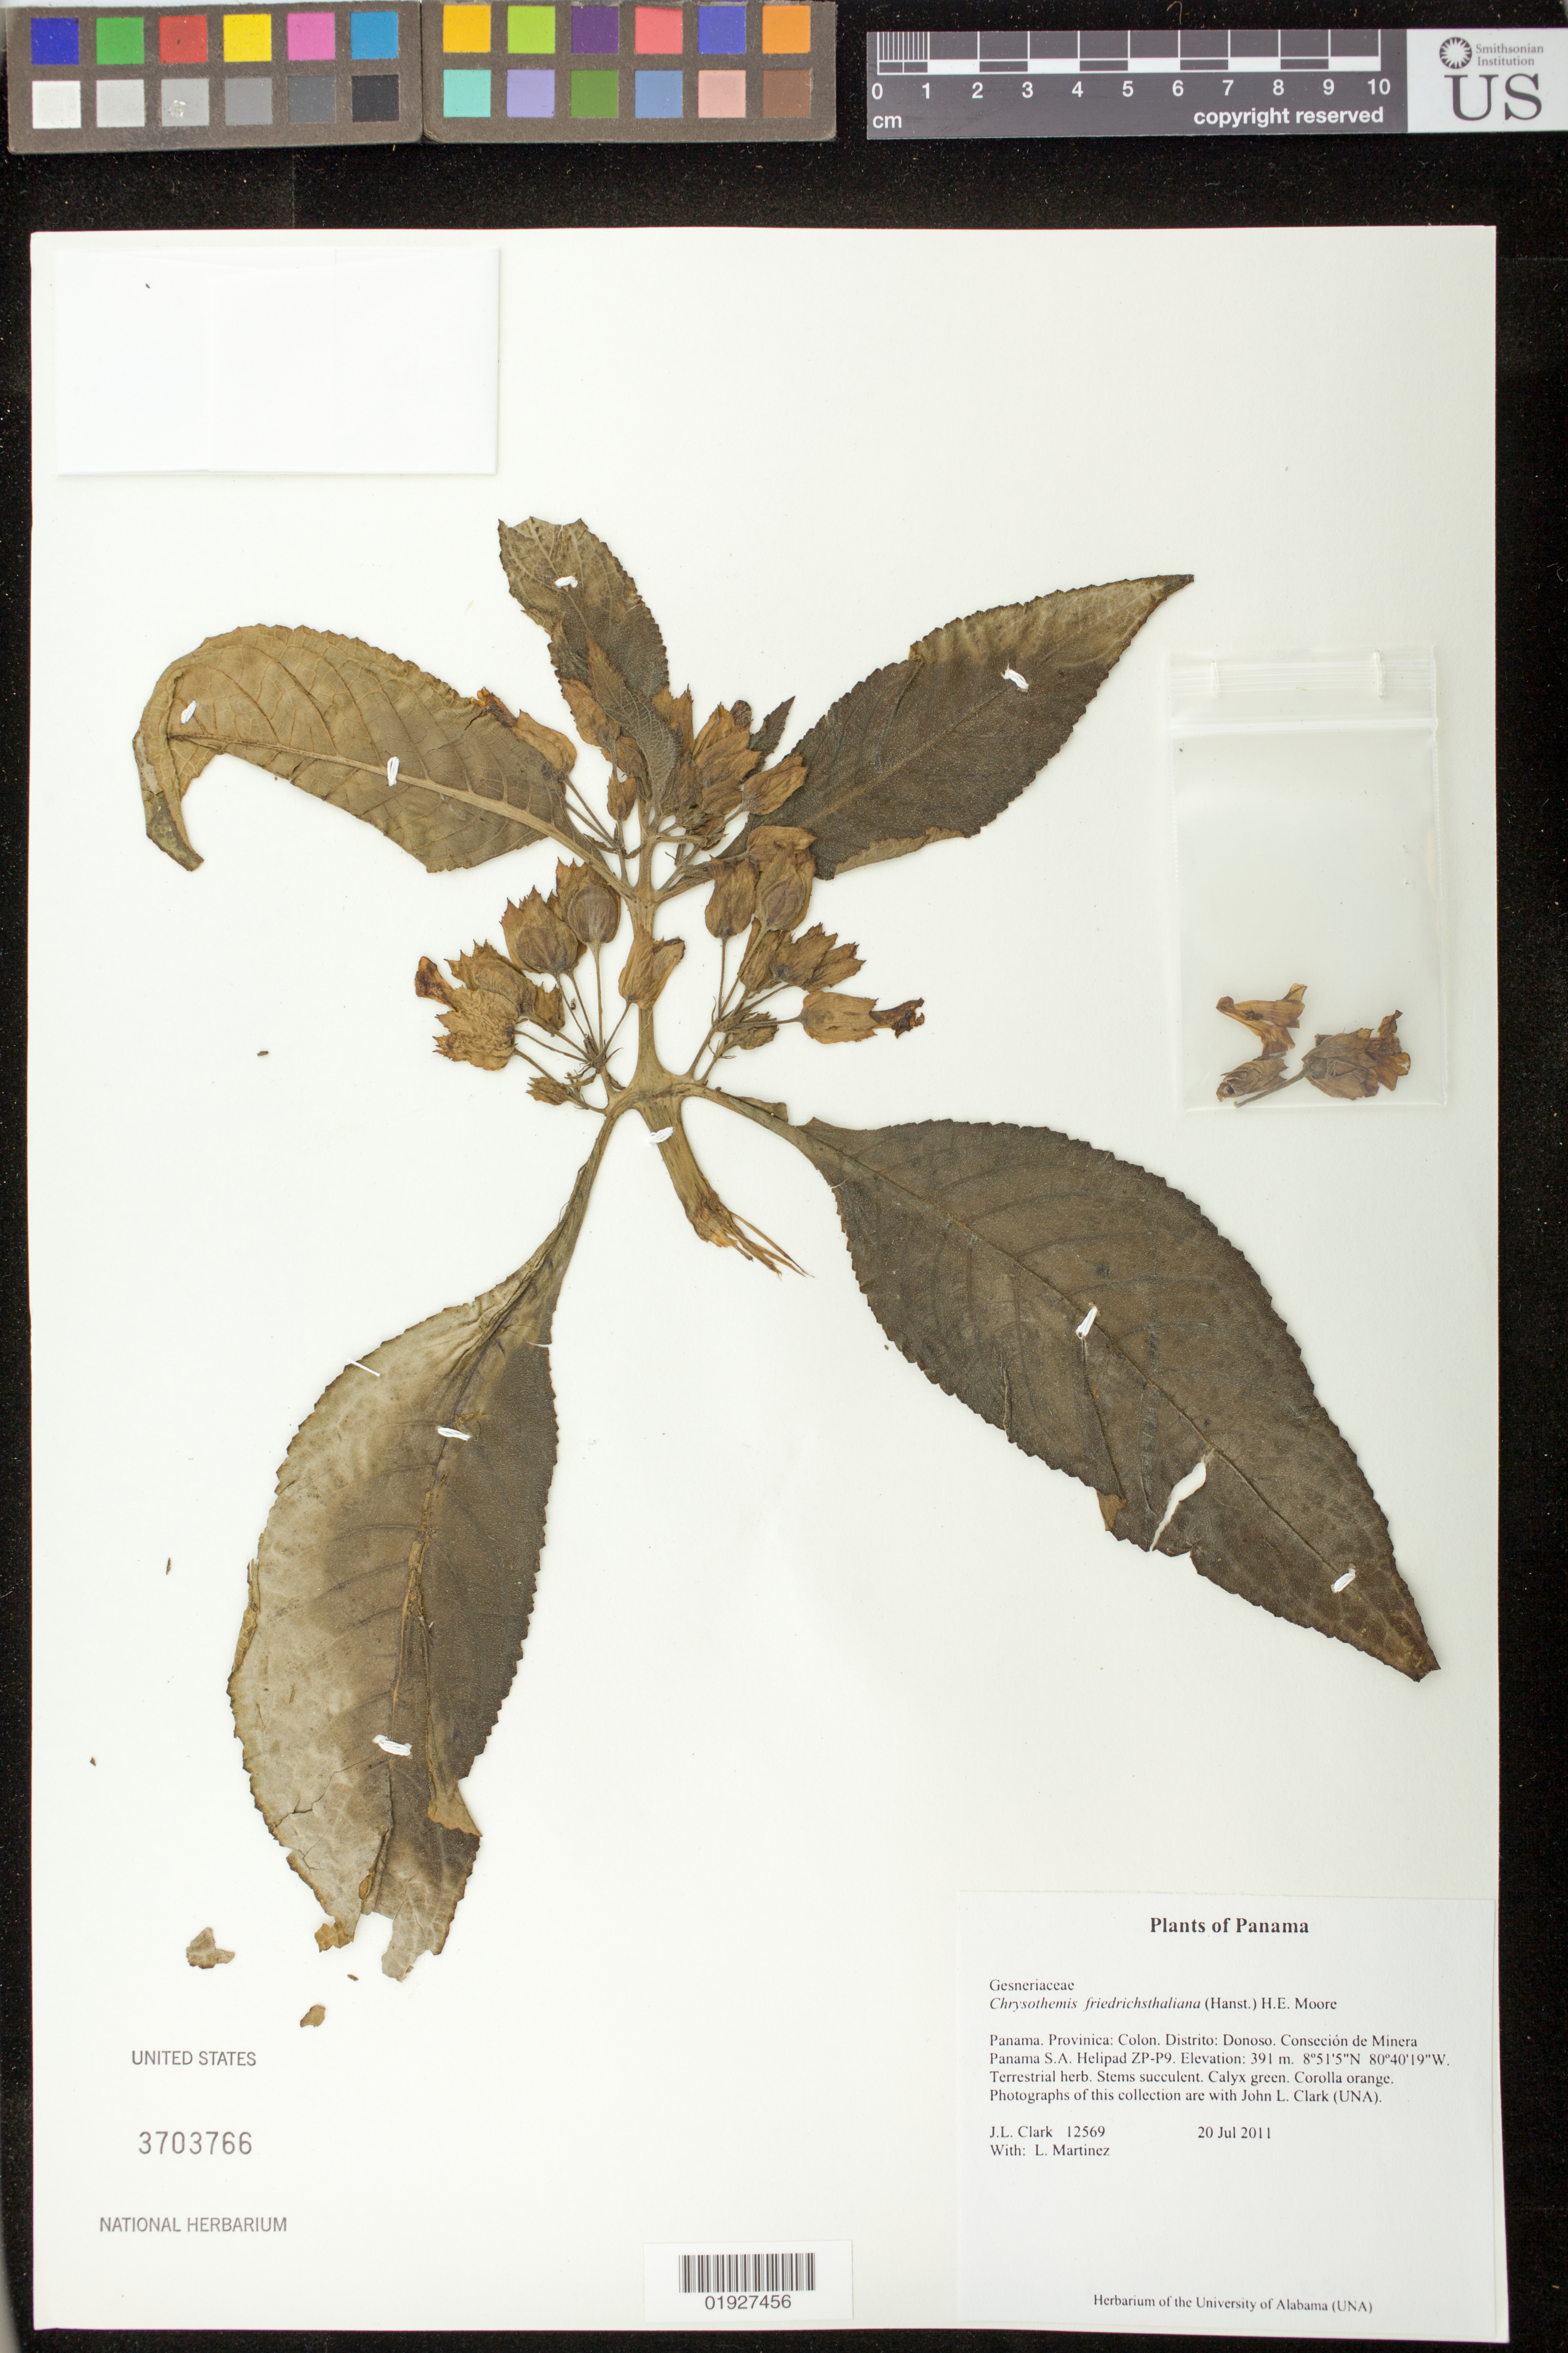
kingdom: Plantae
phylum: Tracheophyta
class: Magnoliopsida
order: Lamiales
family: Gesneriaceae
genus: Chrysothemis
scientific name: Chrysothemis friedrichsthaliana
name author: (Hanst.) H.E. Moore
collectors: J. L. Clark & L. Martinez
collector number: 12569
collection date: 2011-07-20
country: Panama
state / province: Colón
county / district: Donoso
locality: Conseción de Minera Panama S.A. Helipad ZP-P9.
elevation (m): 391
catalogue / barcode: US 3703766